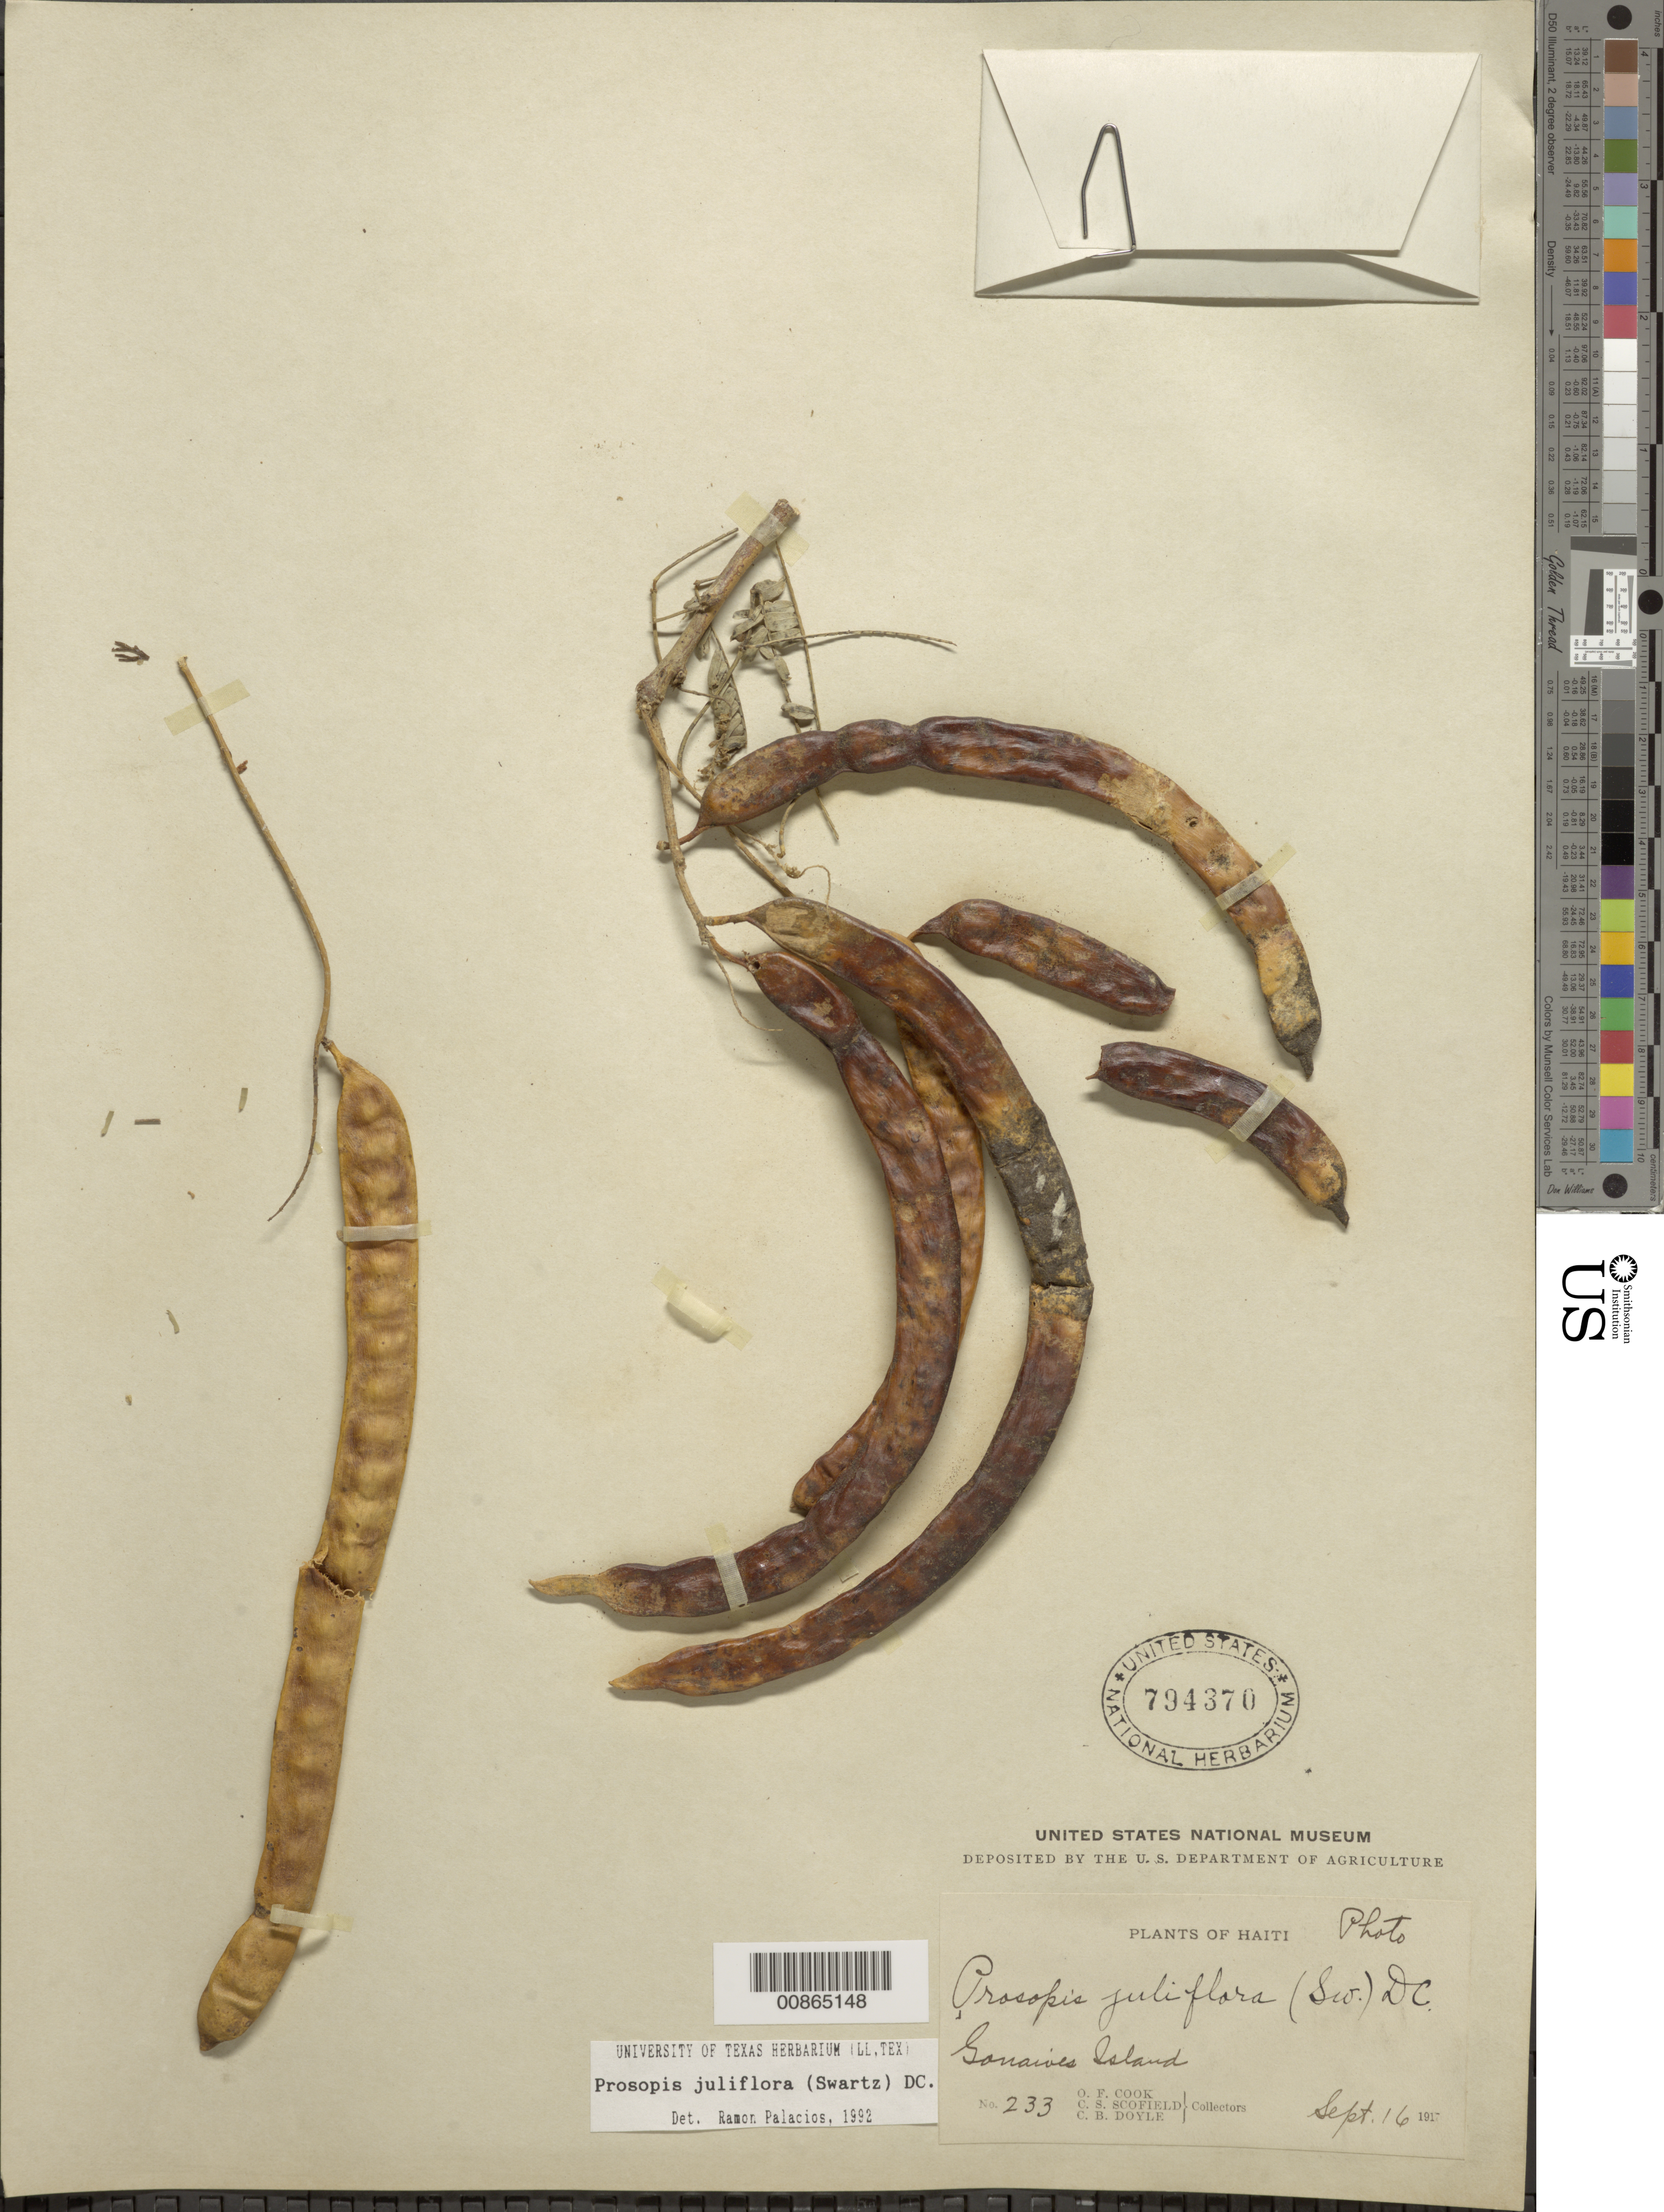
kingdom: Plantae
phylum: Tracheophyta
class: Magnoliopsida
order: Fabales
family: Fabaceae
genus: Neltuma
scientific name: Neltuma juliflora var. juliflora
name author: (Sw.) Raf.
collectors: O. F. Cook, C. Scofield & C. Doyle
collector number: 233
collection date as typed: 16 Sep 1917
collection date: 1917-09-16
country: Haiti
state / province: Óuest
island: Île de la Gonâve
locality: Gonaives Island.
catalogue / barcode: US 794370